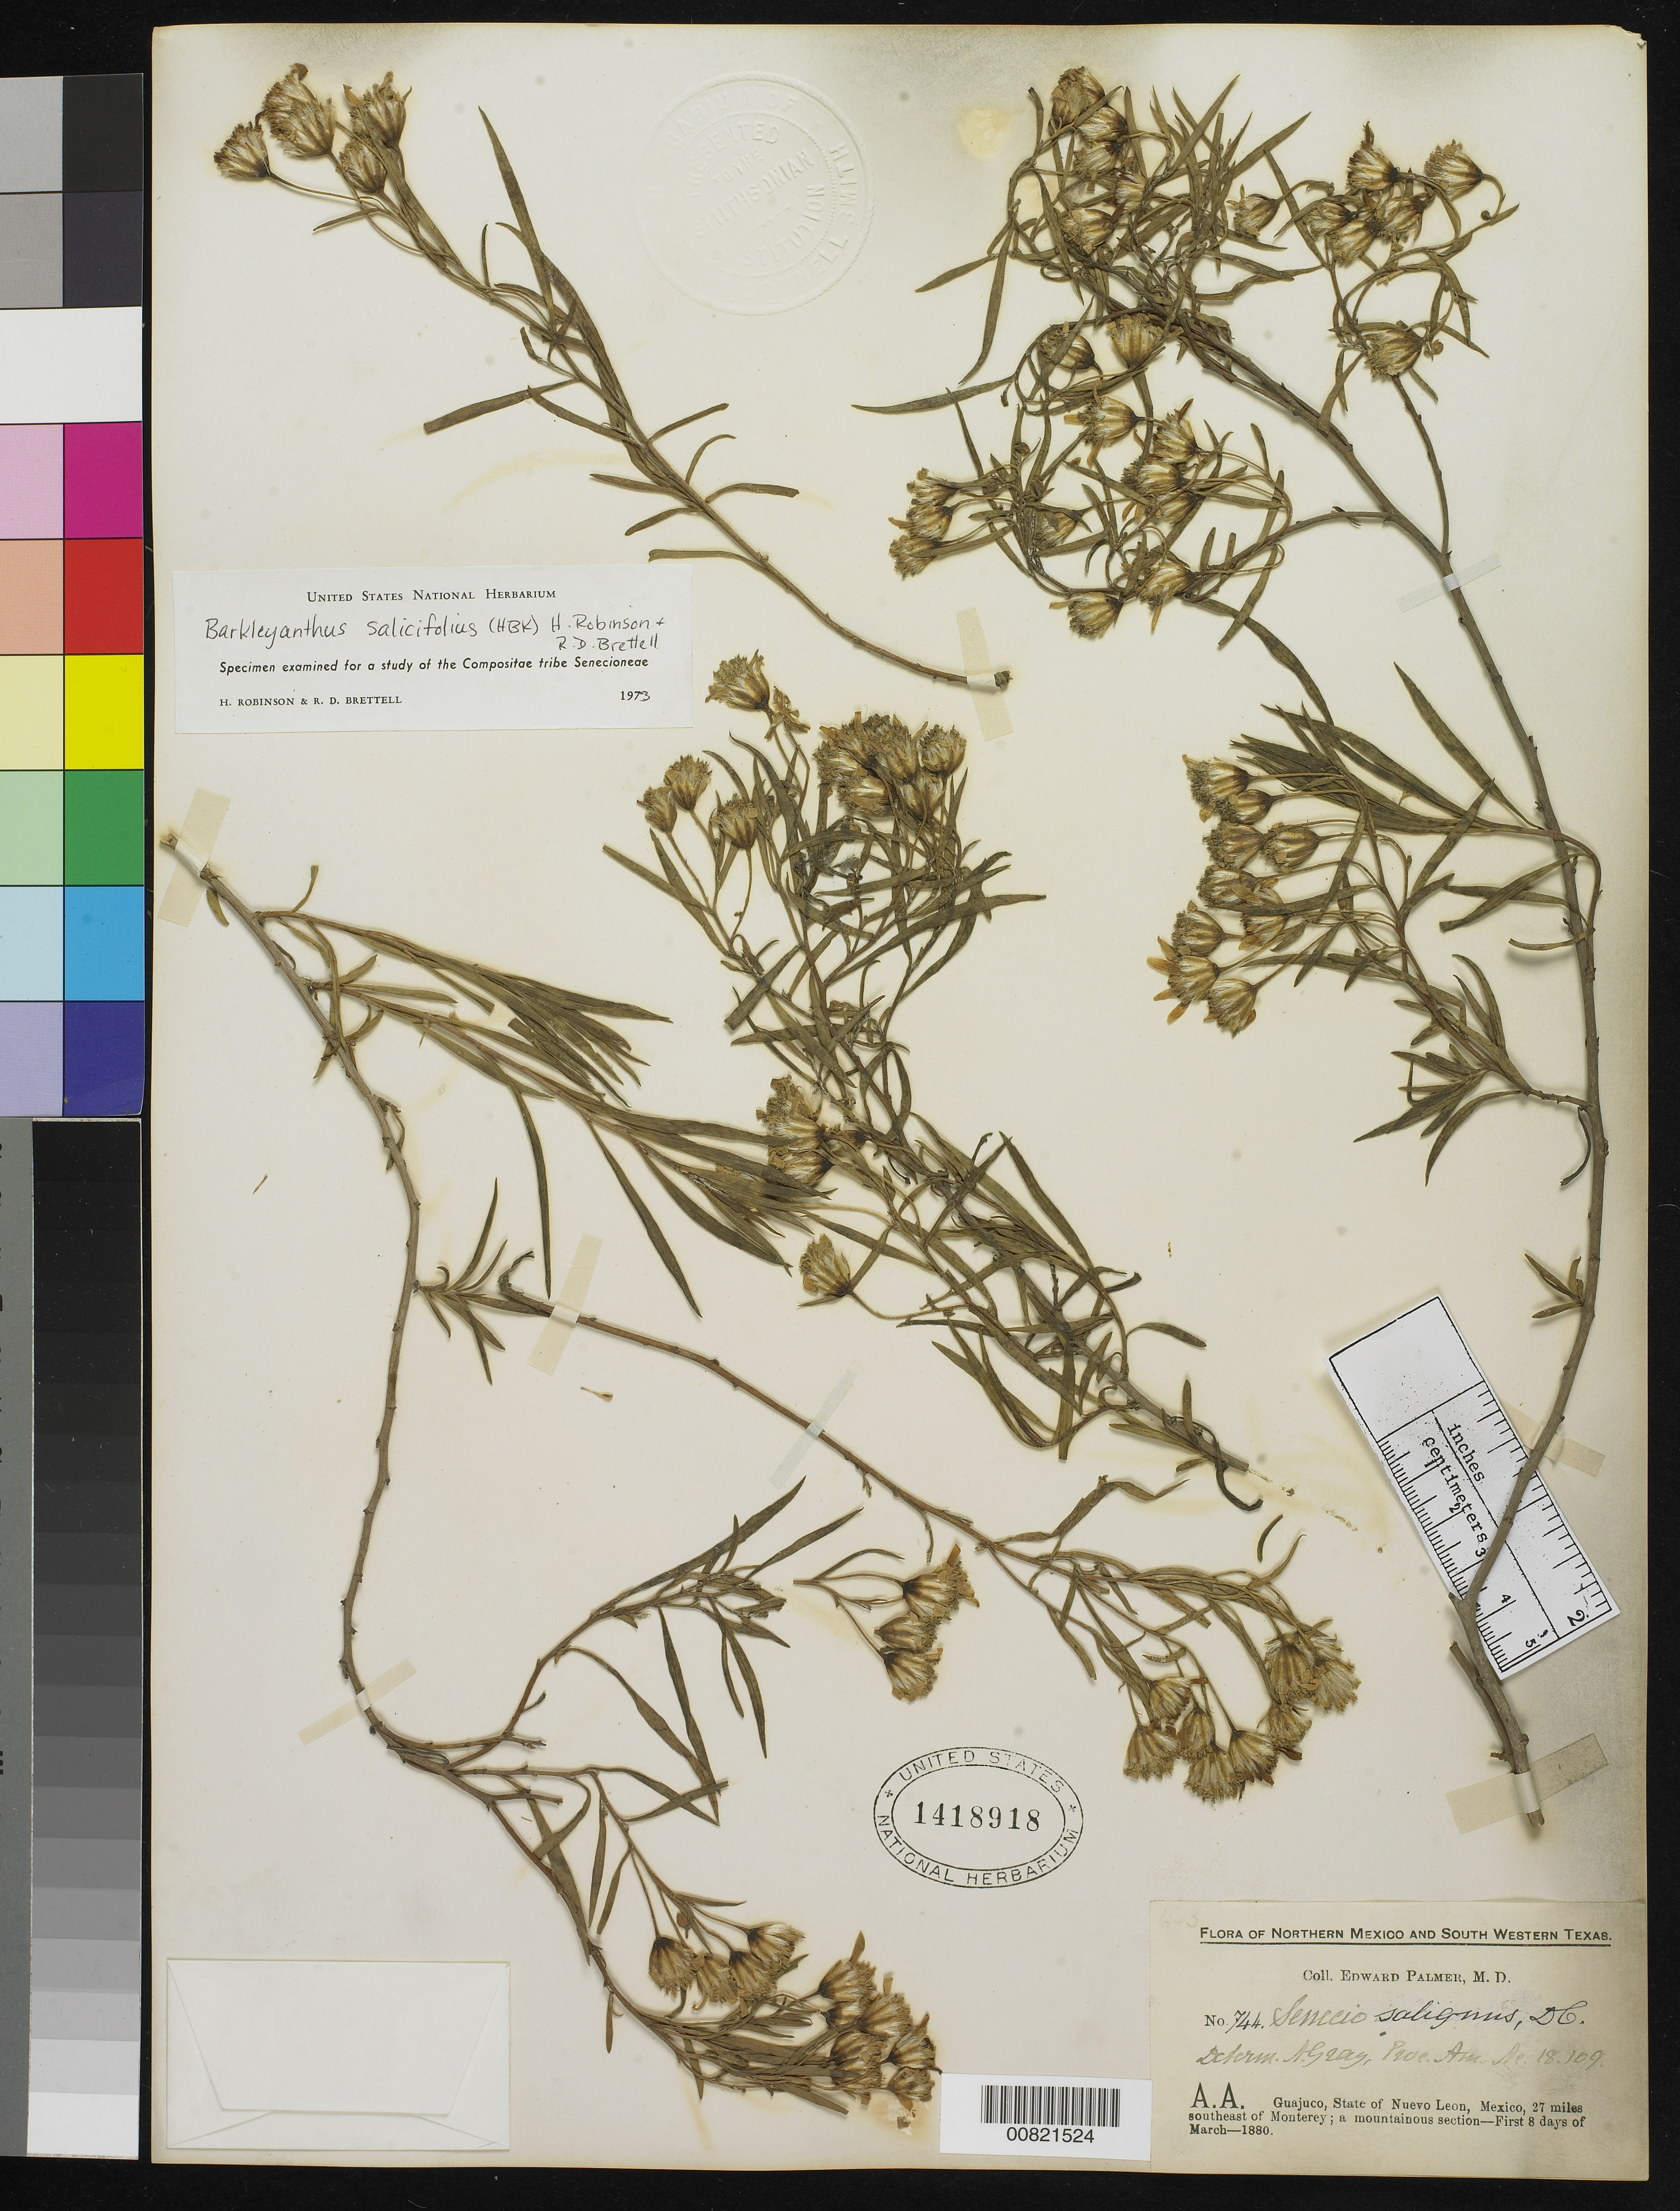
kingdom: Plantae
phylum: Tracheophyta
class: Magnoliopsida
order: Asterales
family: Asteraceae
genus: Barkleyanthus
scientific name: Barkleyanthus salicifolius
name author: (Kunth) H. Rob. & Brettell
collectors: E. Palmer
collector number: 744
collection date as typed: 01 Mar 1880 to 08 Mar 1880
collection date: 1880-03-01/1880-03-08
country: Mexico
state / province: Nuevo León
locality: A. A. Guajuco, Nuevo León. 27 miles southeast of Monterrey; a mountainous section.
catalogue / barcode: US 1418918